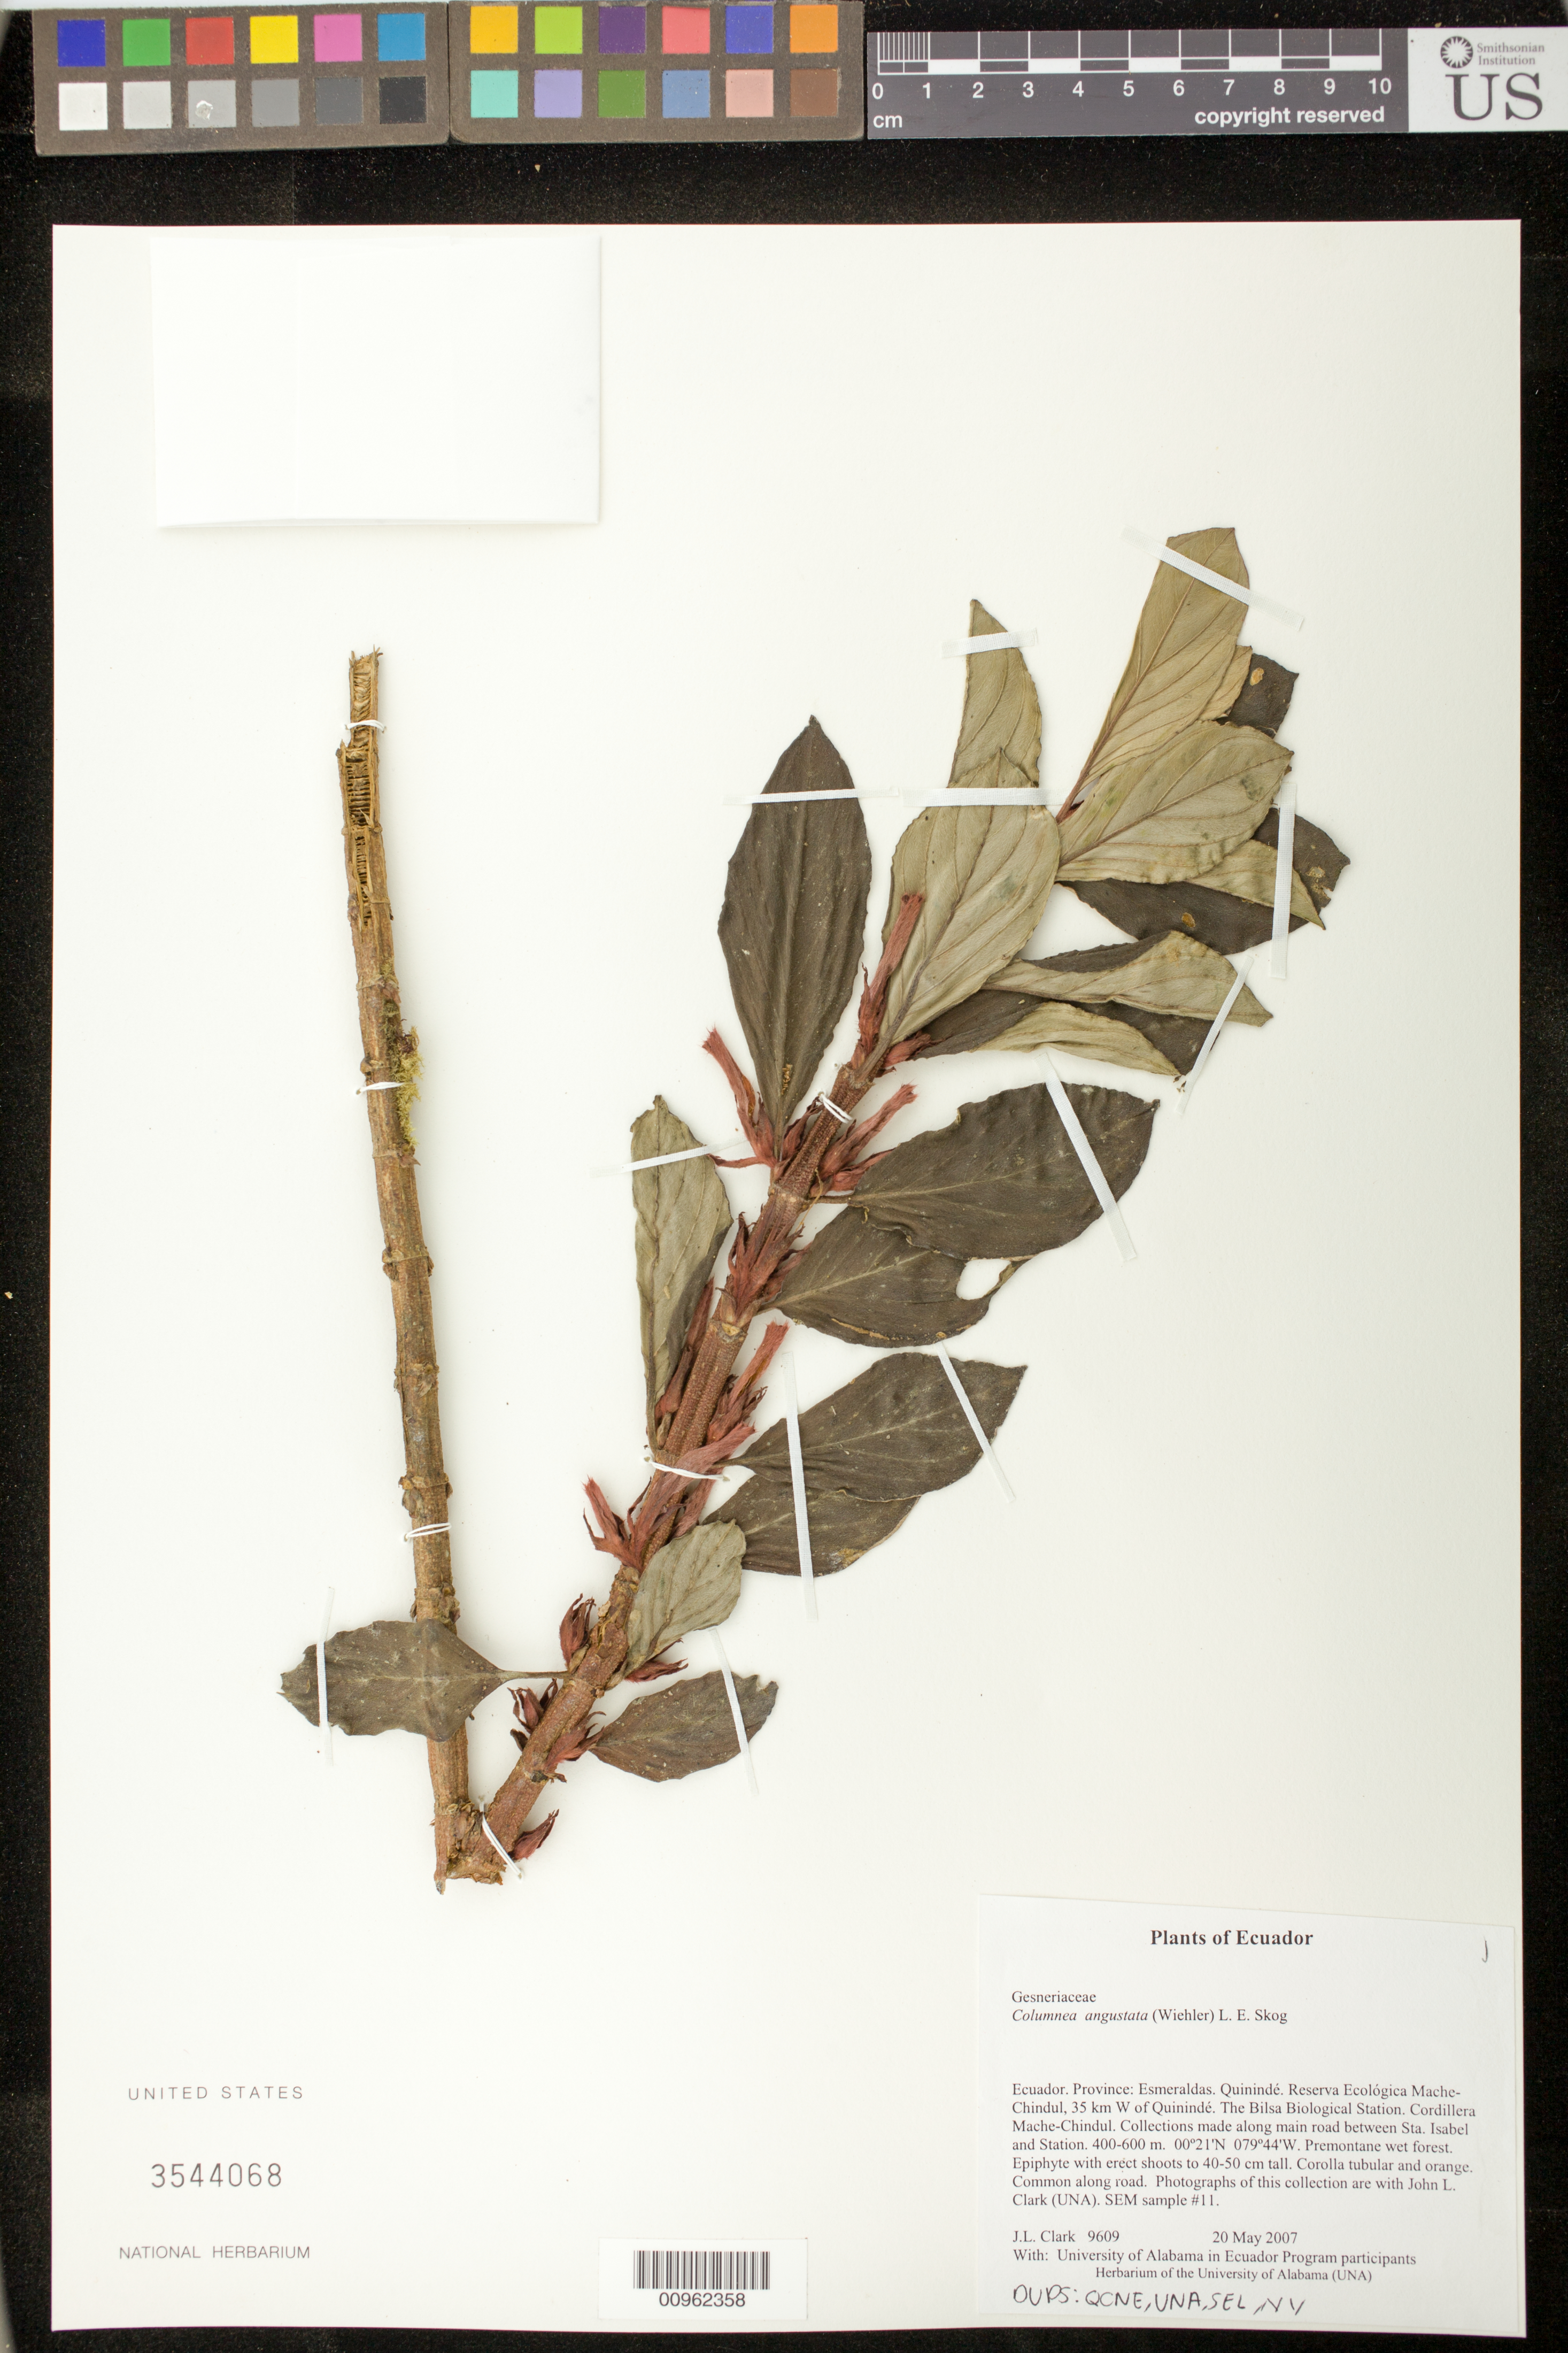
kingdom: Plantae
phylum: Tracheophyta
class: Magnoliopsida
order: Lamiales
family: Gesneriaceae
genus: Columnea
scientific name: Columnea angustata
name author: (Wiehler) L.E. Skog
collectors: J. L. Clark & University of Alabama in Ecuador Program participants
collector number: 9609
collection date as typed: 20 May 2007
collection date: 2007-05-20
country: Ecuador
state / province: Esmeraldas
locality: Quinindé. Reserva Ecológica Mache-Chindul, 35 km W of Quinindé. The Bilsa Biological Station. Cordillera Mache-Chindul. Collections made along main road between Sta. Isabel and Station.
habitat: Premontane wet forest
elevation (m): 400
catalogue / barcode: US 3544068